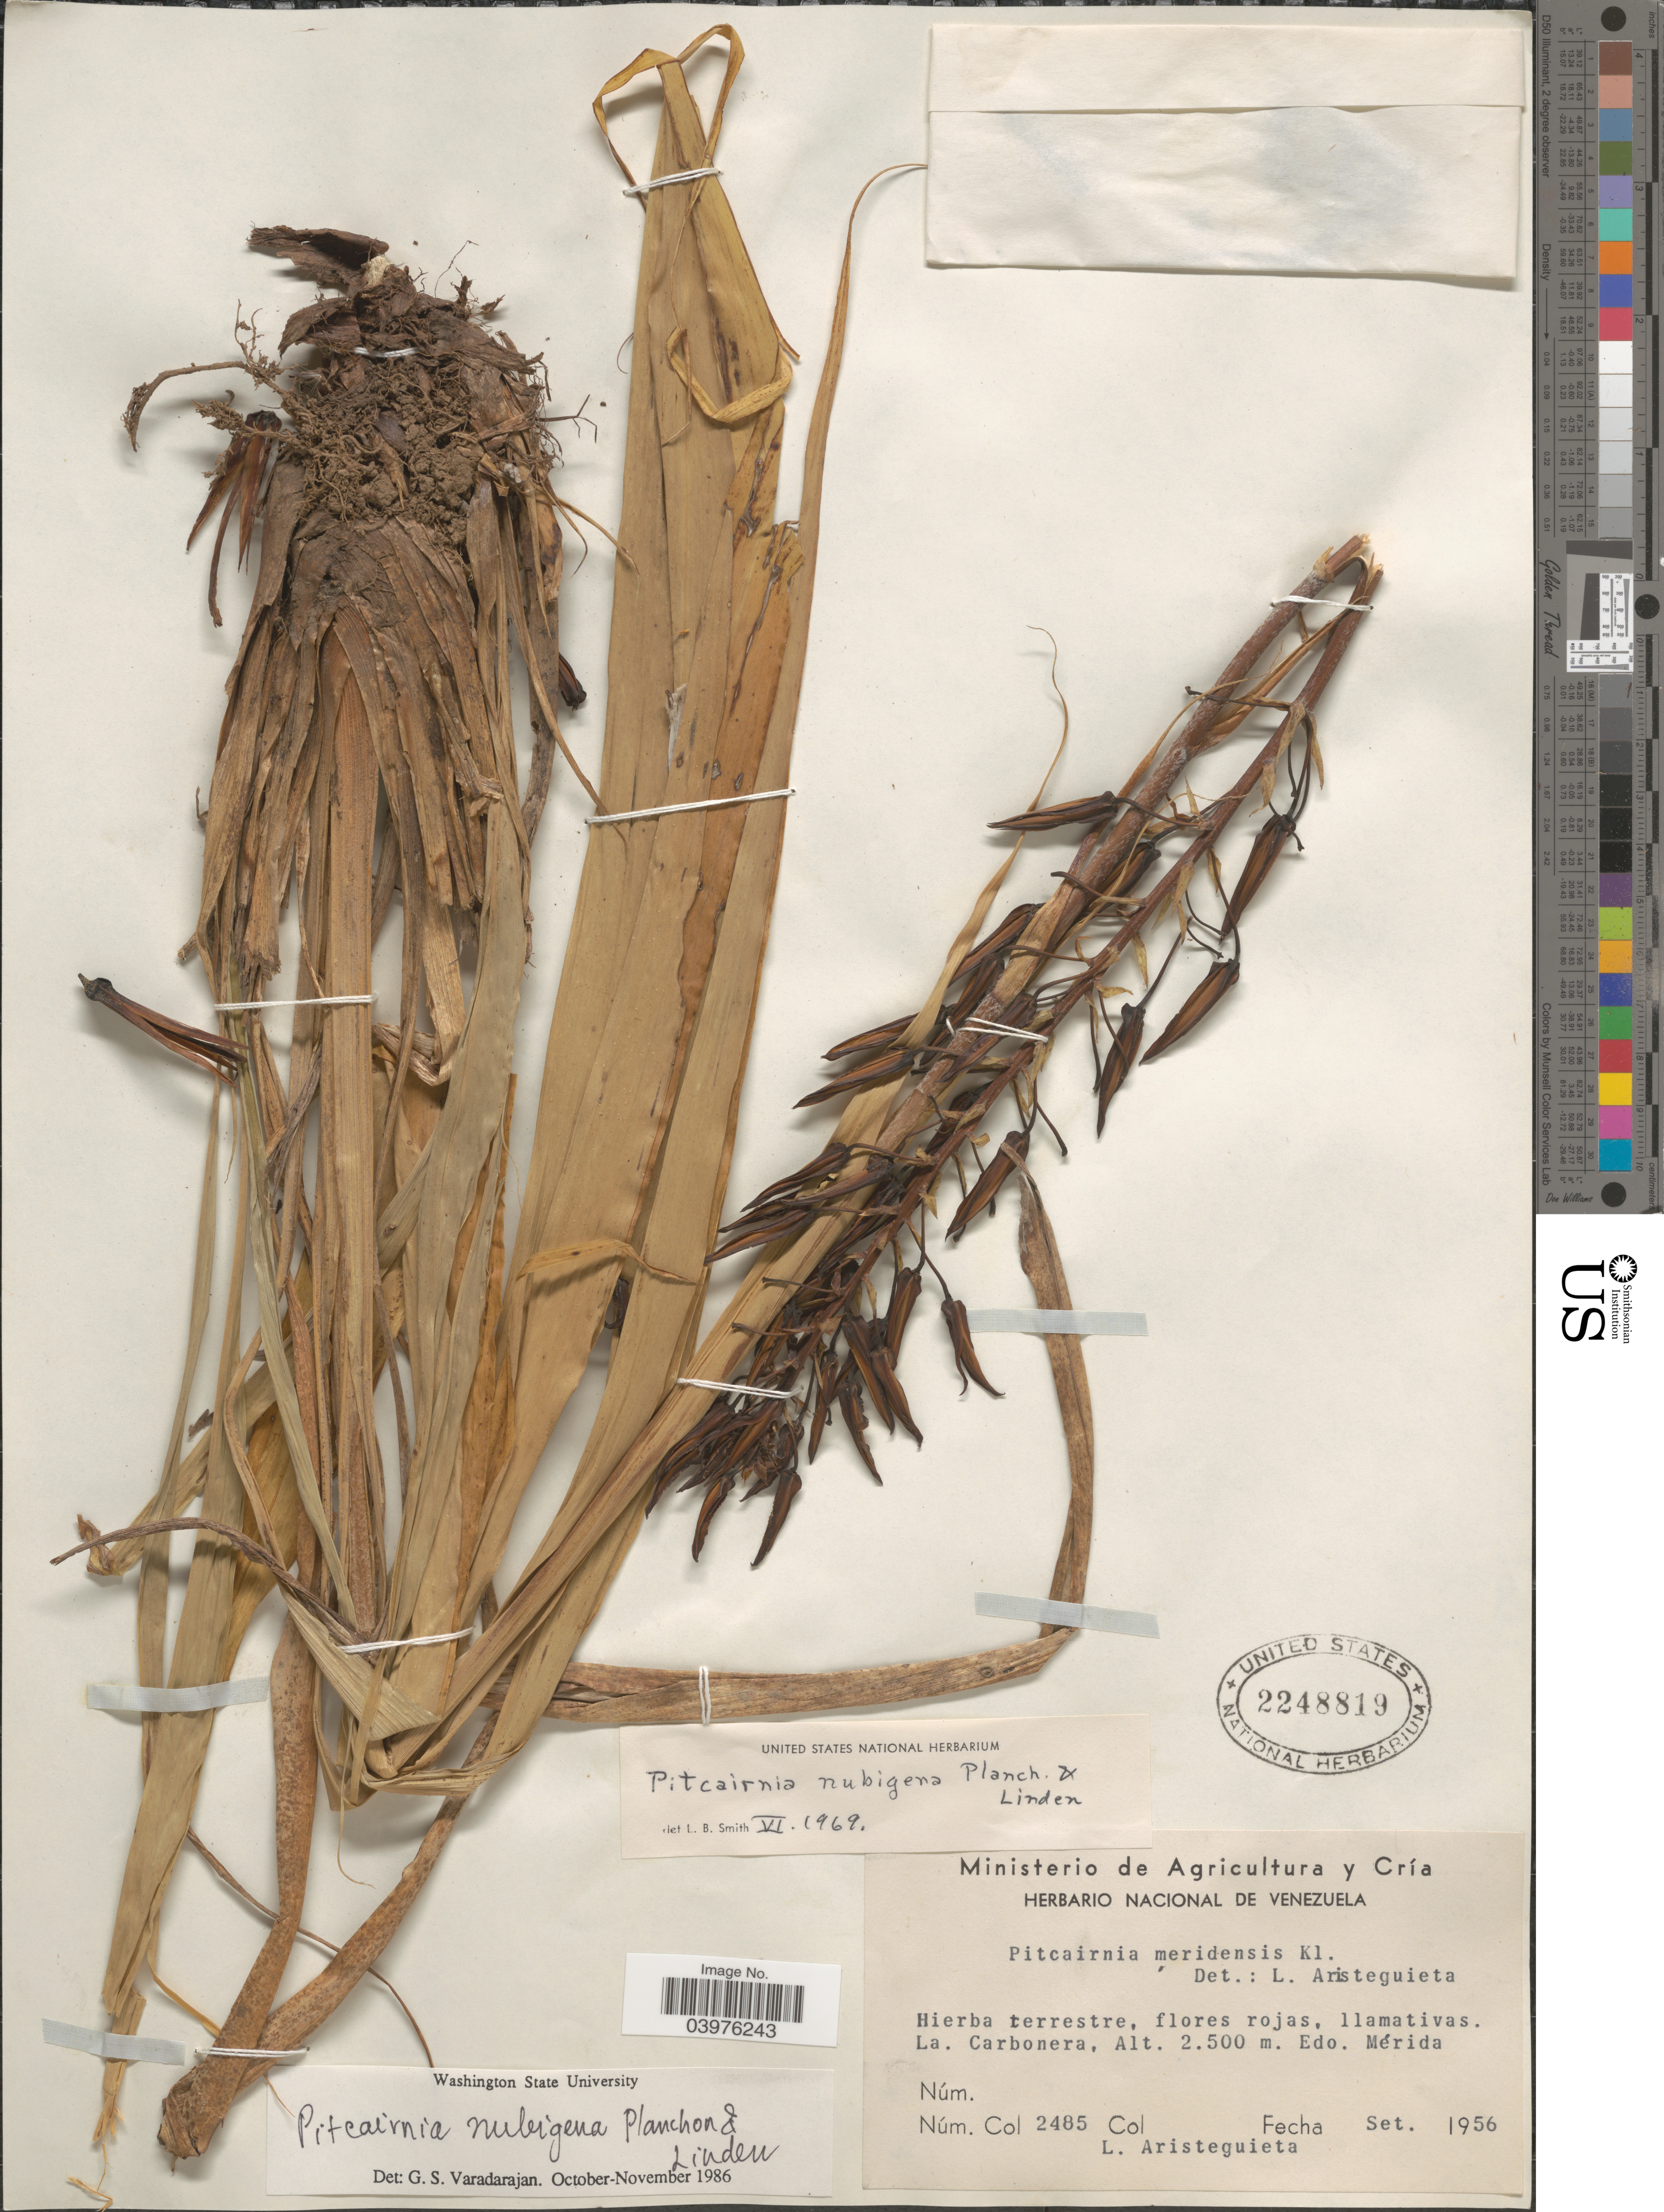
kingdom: Plantae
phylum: Tracheophyta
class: Liliopsida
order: Poales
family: Bromeliaceae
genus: Pitcairnia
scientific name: Pitcairnia nubigena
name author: Planch.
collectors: L. Aristeguieta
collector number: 2485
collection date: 1956-09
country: Venezuela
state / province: Merida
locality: La. Carbonera.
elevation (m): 2500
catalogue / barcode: US 2248819